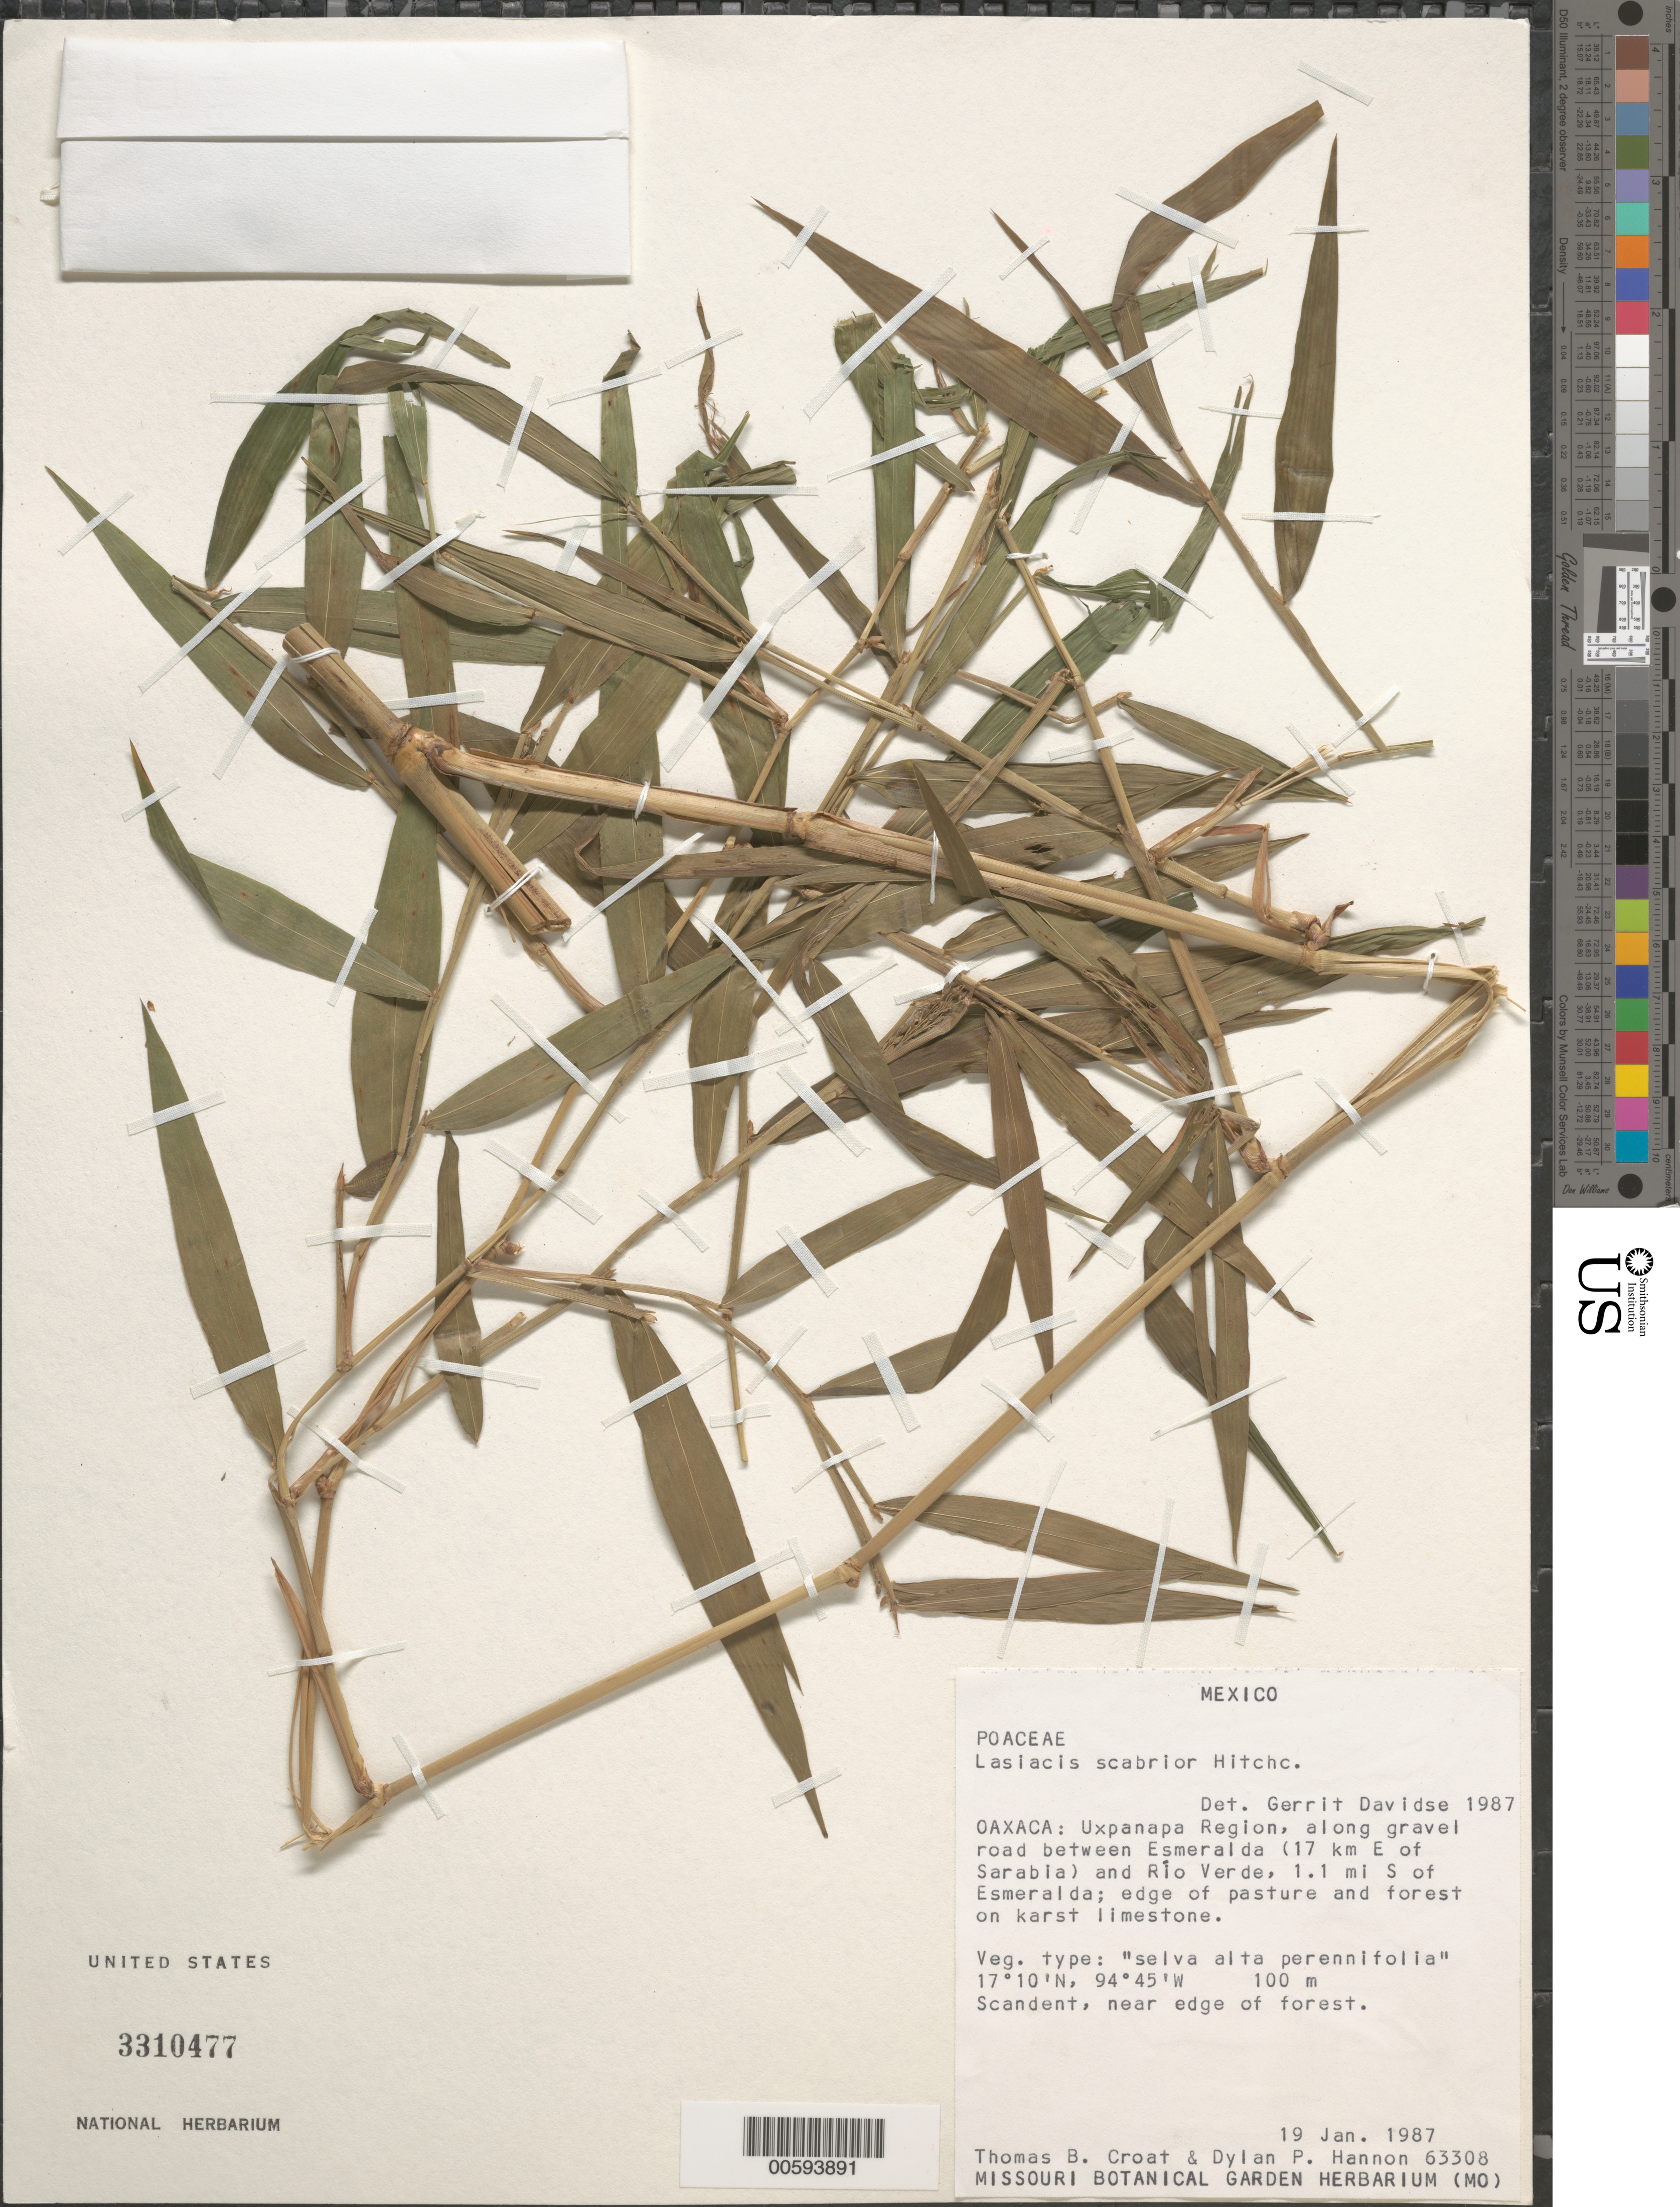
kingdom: Plantae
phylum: Tracheophyta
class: Liliopsida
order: Poales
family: Poaceae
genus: Lasiacis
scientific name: Lasiacis scabrior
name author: Hitchc.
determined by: Davidse, Gerrit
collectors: T. B. Croat & D. Hannon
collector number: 63308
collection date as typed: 19 Jan 1987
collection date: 1987-01-19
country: Mexico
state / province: Oaxaca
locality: Uxpanapa Region, along gravel road between Esmeralda (17 km E of Sarabia) and Río Verde, 1.1 mi S of Esmeralda.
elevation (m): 100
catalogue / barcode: US 3310477